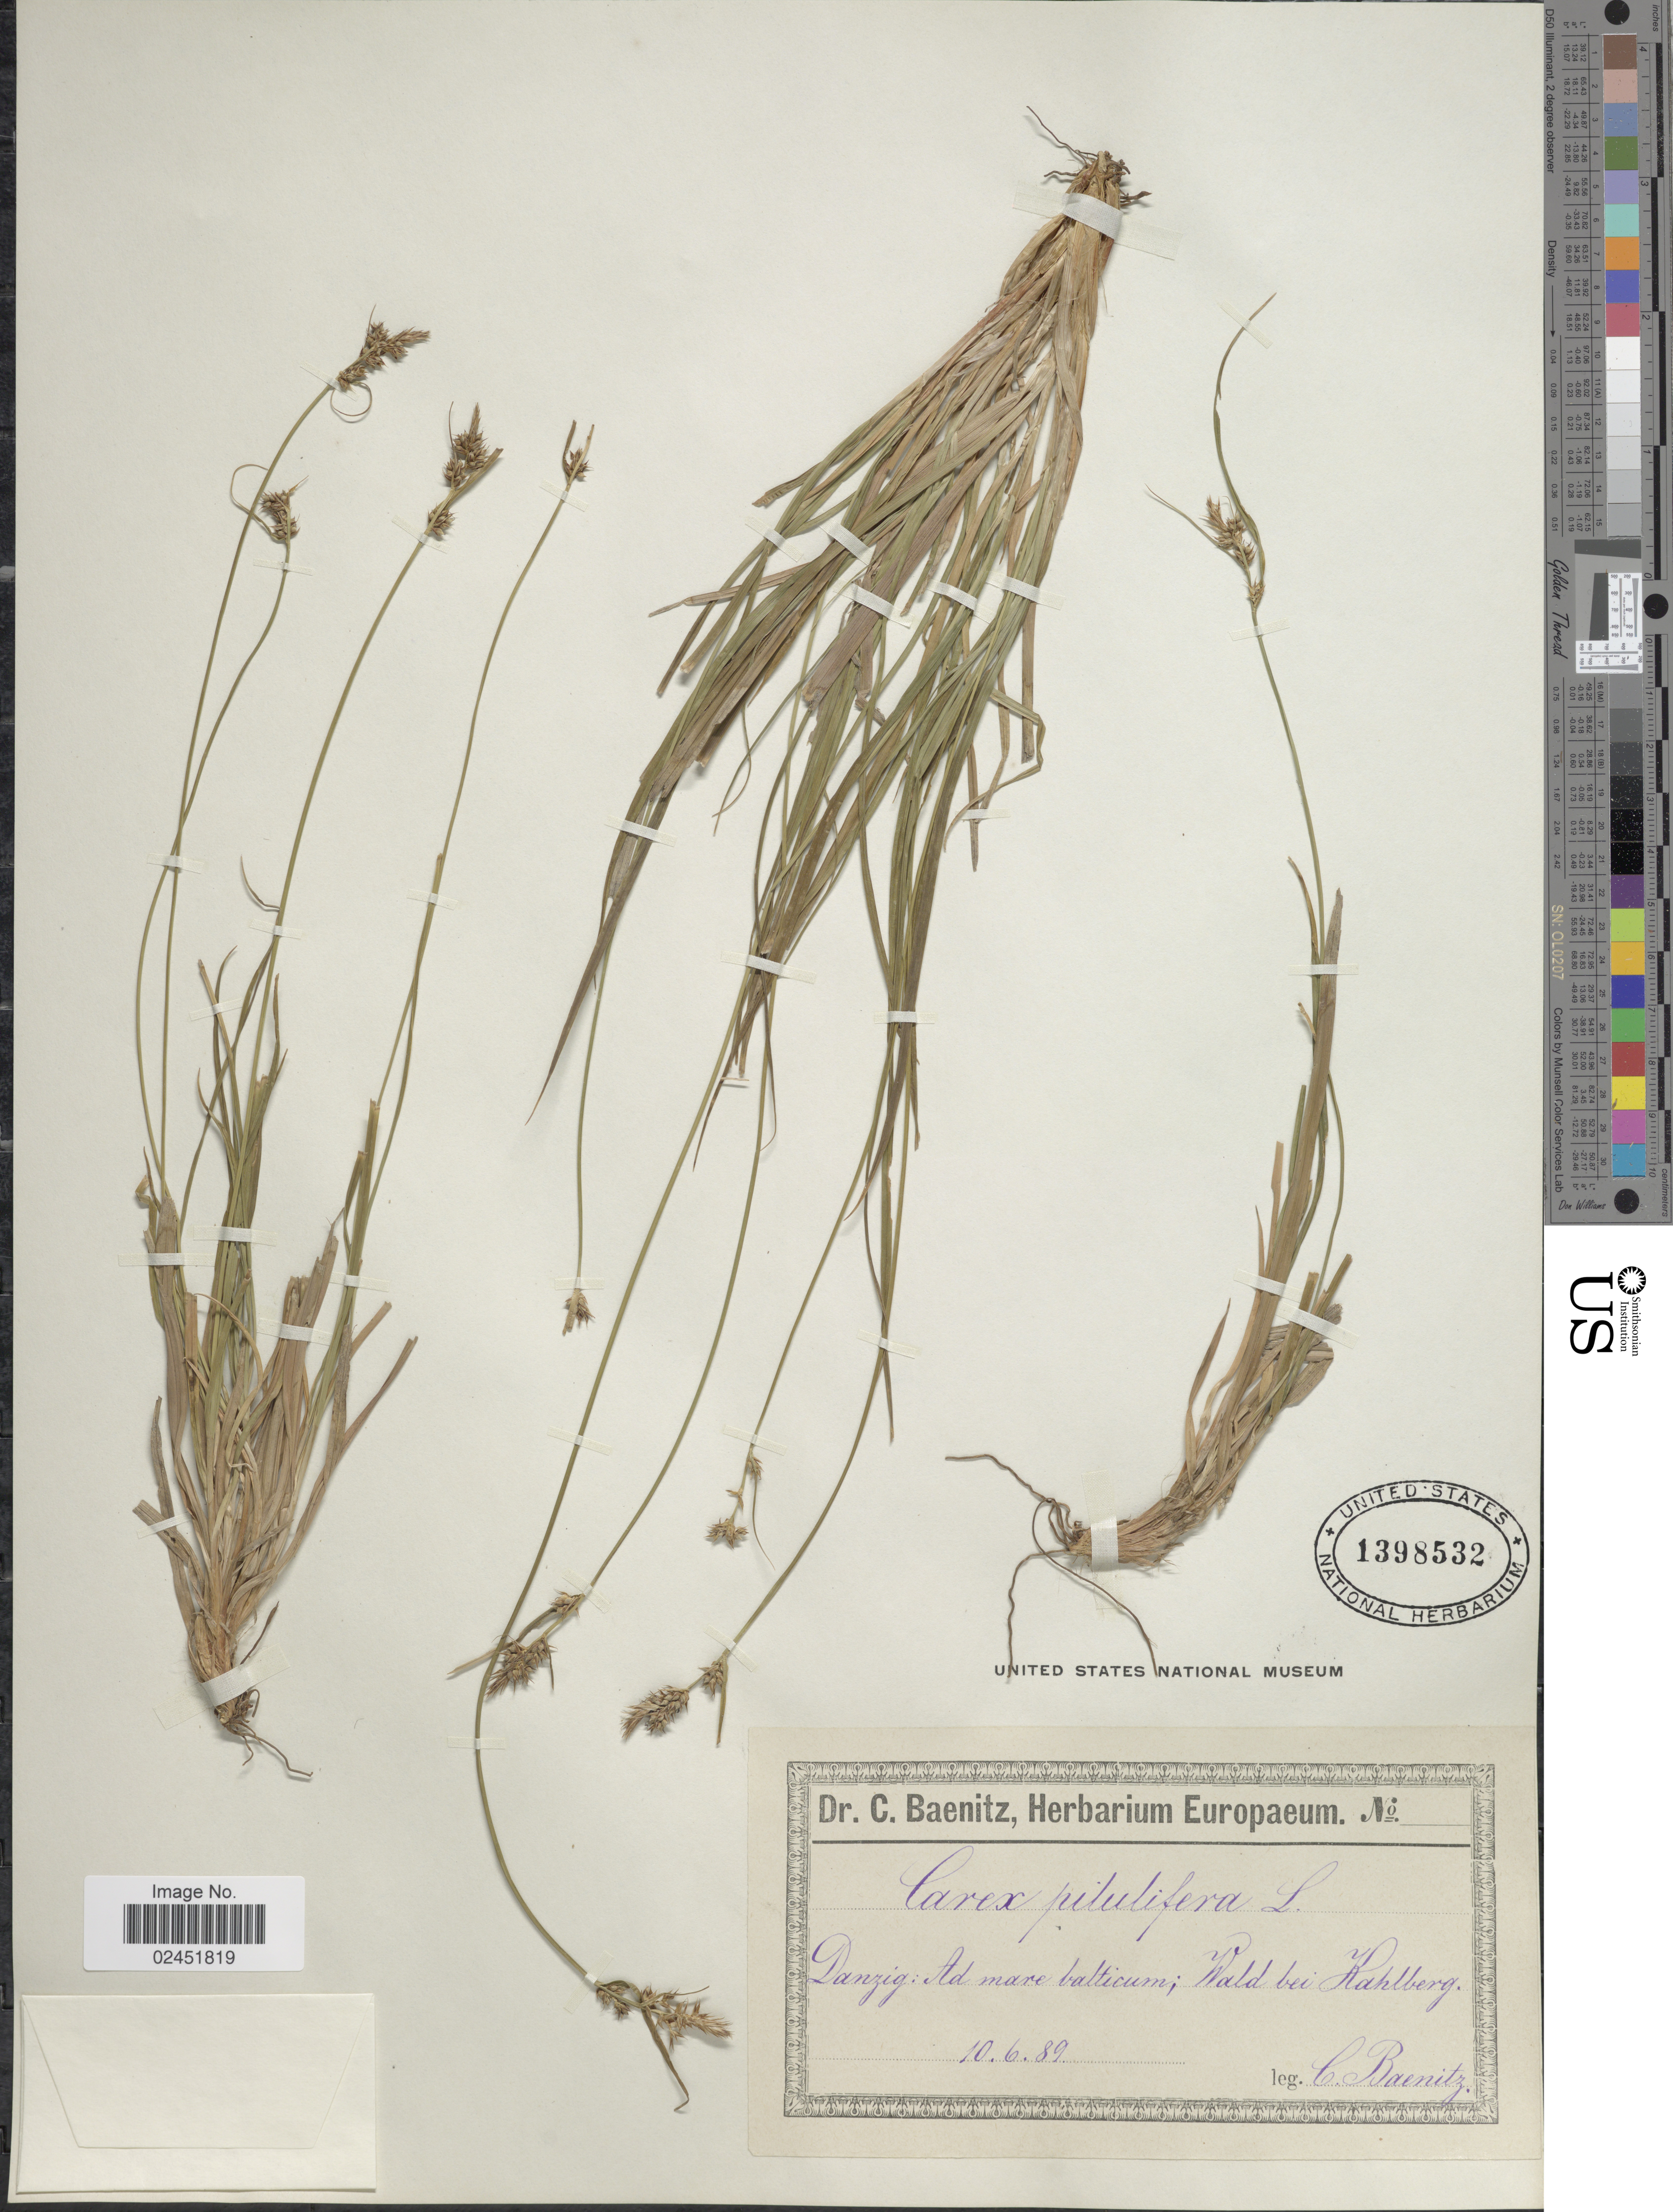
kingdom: Plantae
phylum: Tracheophyta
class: Liliopsida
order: Poales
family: Cyperaceae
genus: Carex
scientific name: Carex pilulifera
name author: L.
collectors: C. G. Baenitz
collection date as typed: Transcribed d/m/y: 10/6/89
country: Poland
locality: Danzig: Ad mare balticum; Wald bei Kahlberg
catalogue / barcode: US 1398532